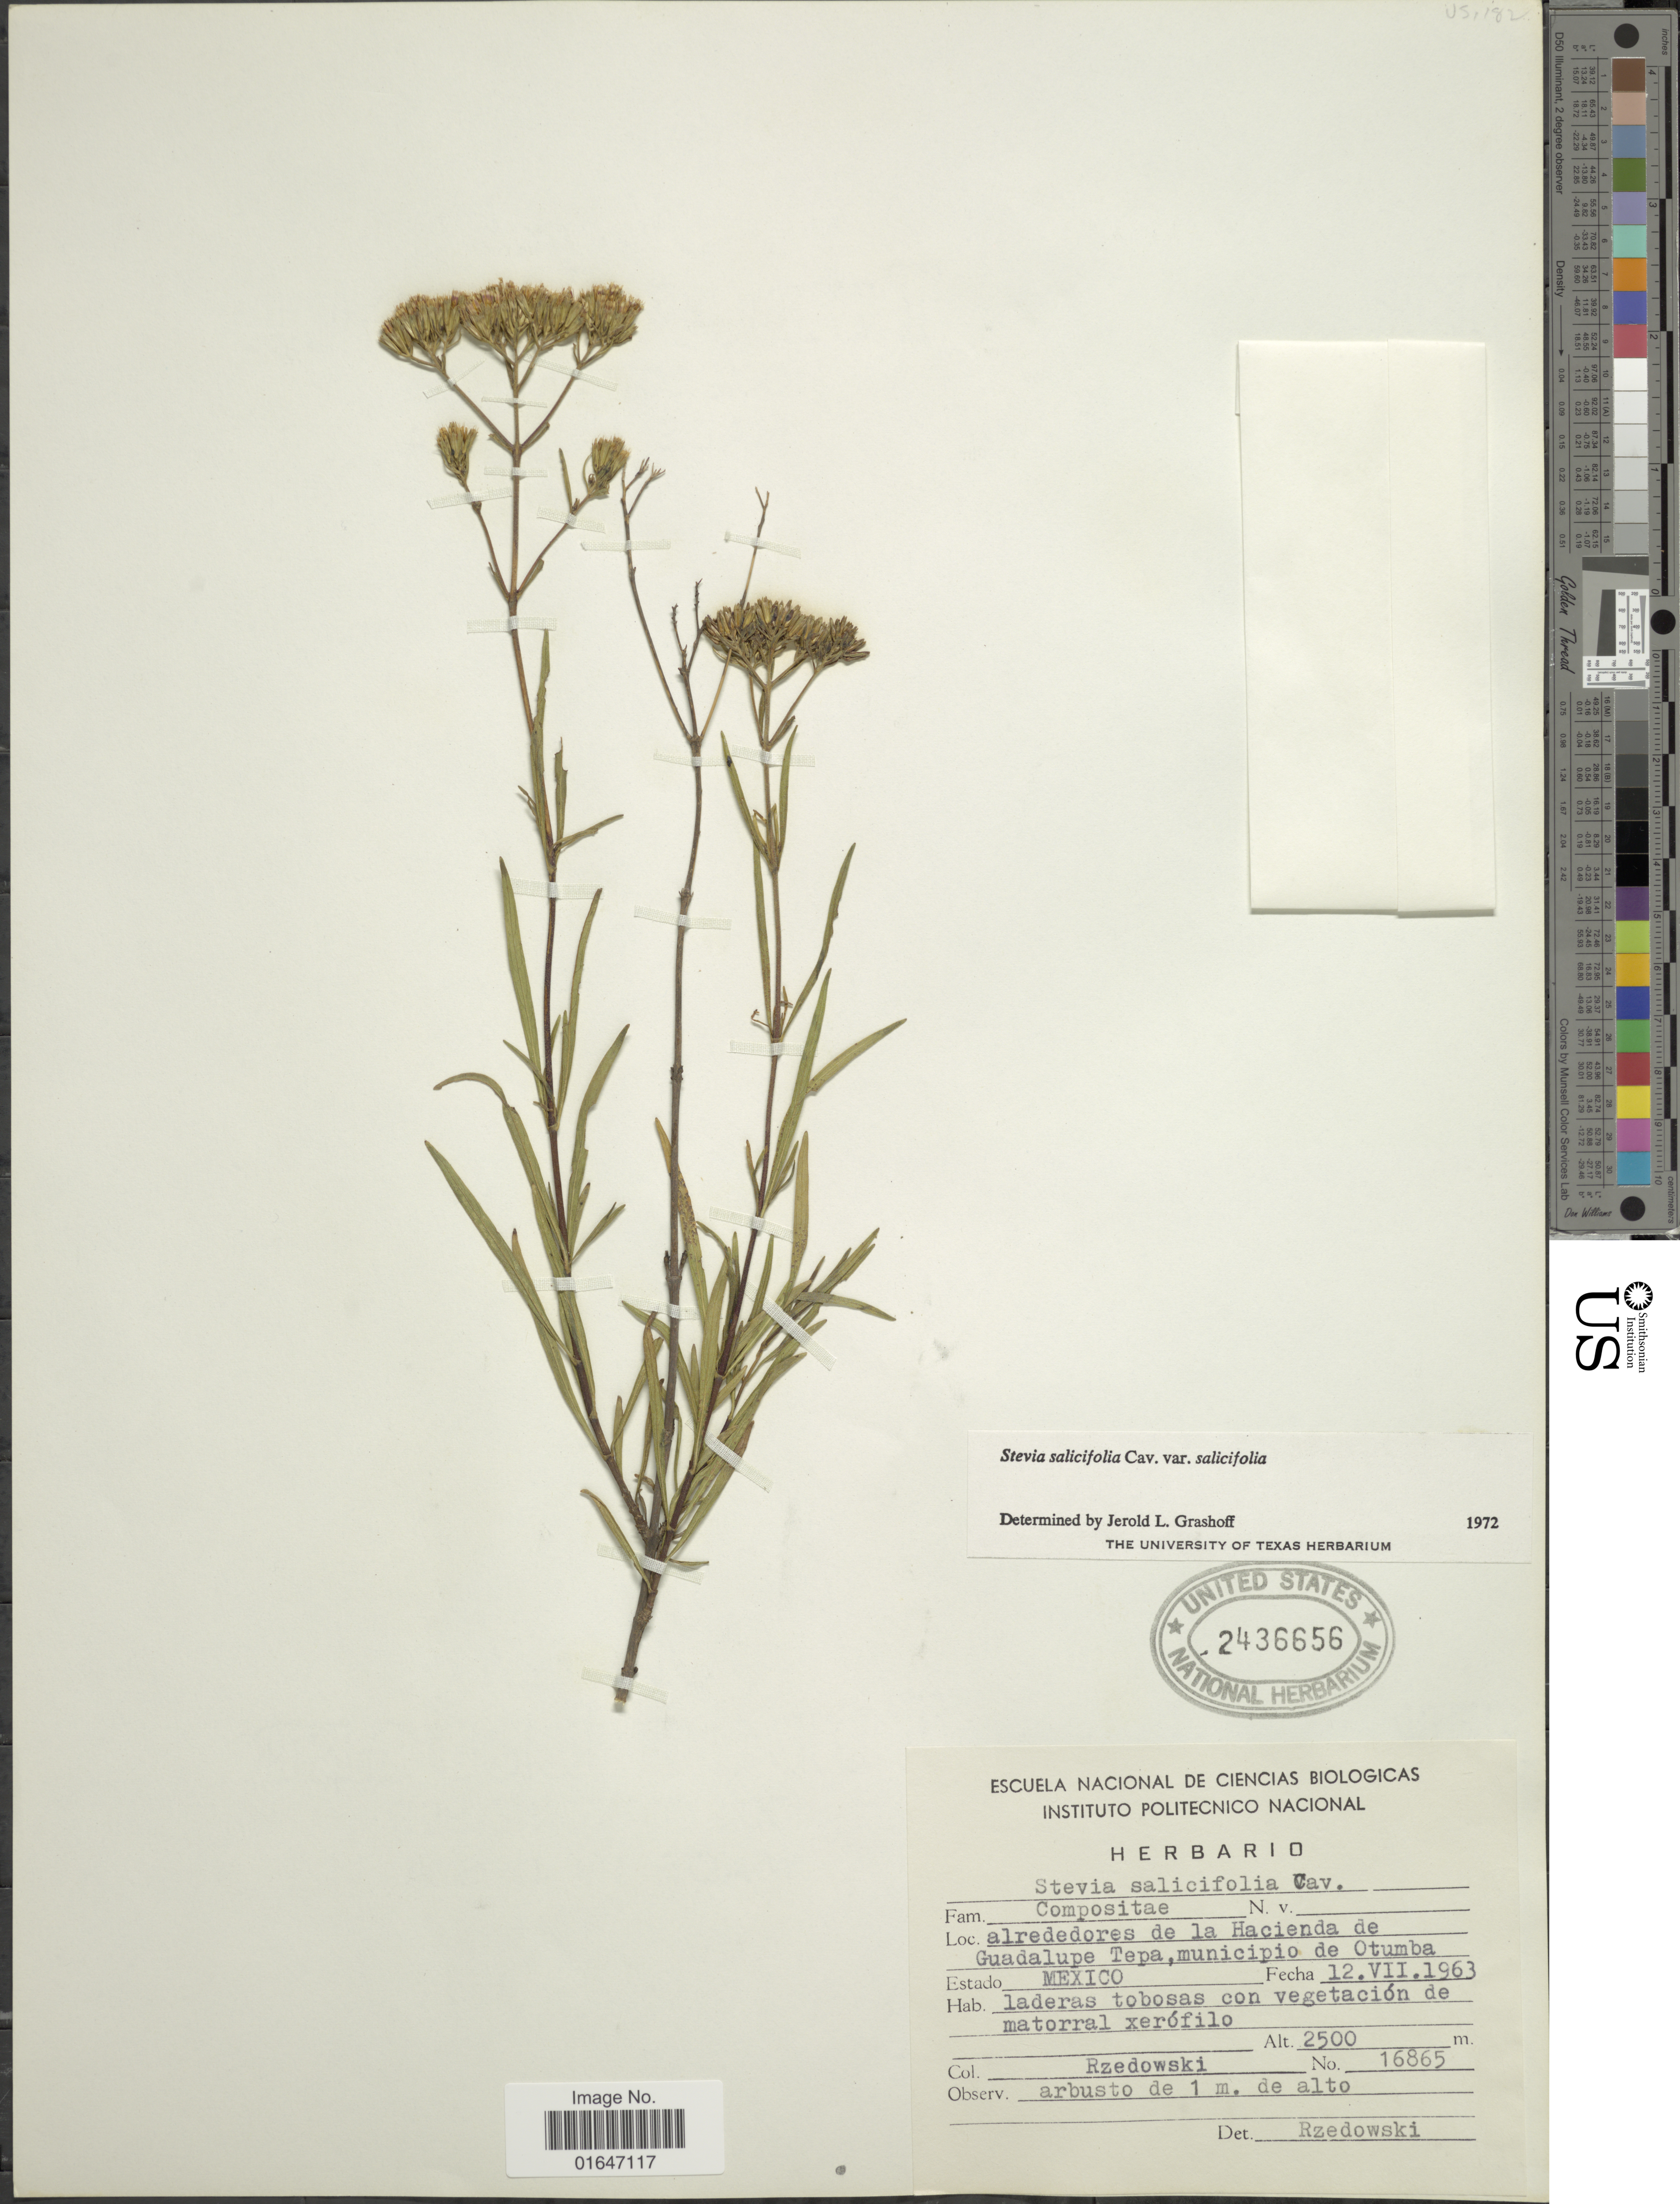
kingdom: Plantae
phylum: Tracheophyta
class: Magnoliopsida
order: Asterales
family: Asteraceae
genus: Stevia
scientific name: Stevia salicifolia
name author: Cav.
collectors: Rzedowski, --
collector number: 16865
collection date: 1963-07-12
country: Mexico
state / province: México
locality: Alrededores de la Hacienda de Guadalupe Tepa, municipio de Otumba, Mexico.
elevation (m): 2500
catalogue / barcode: US 2436656